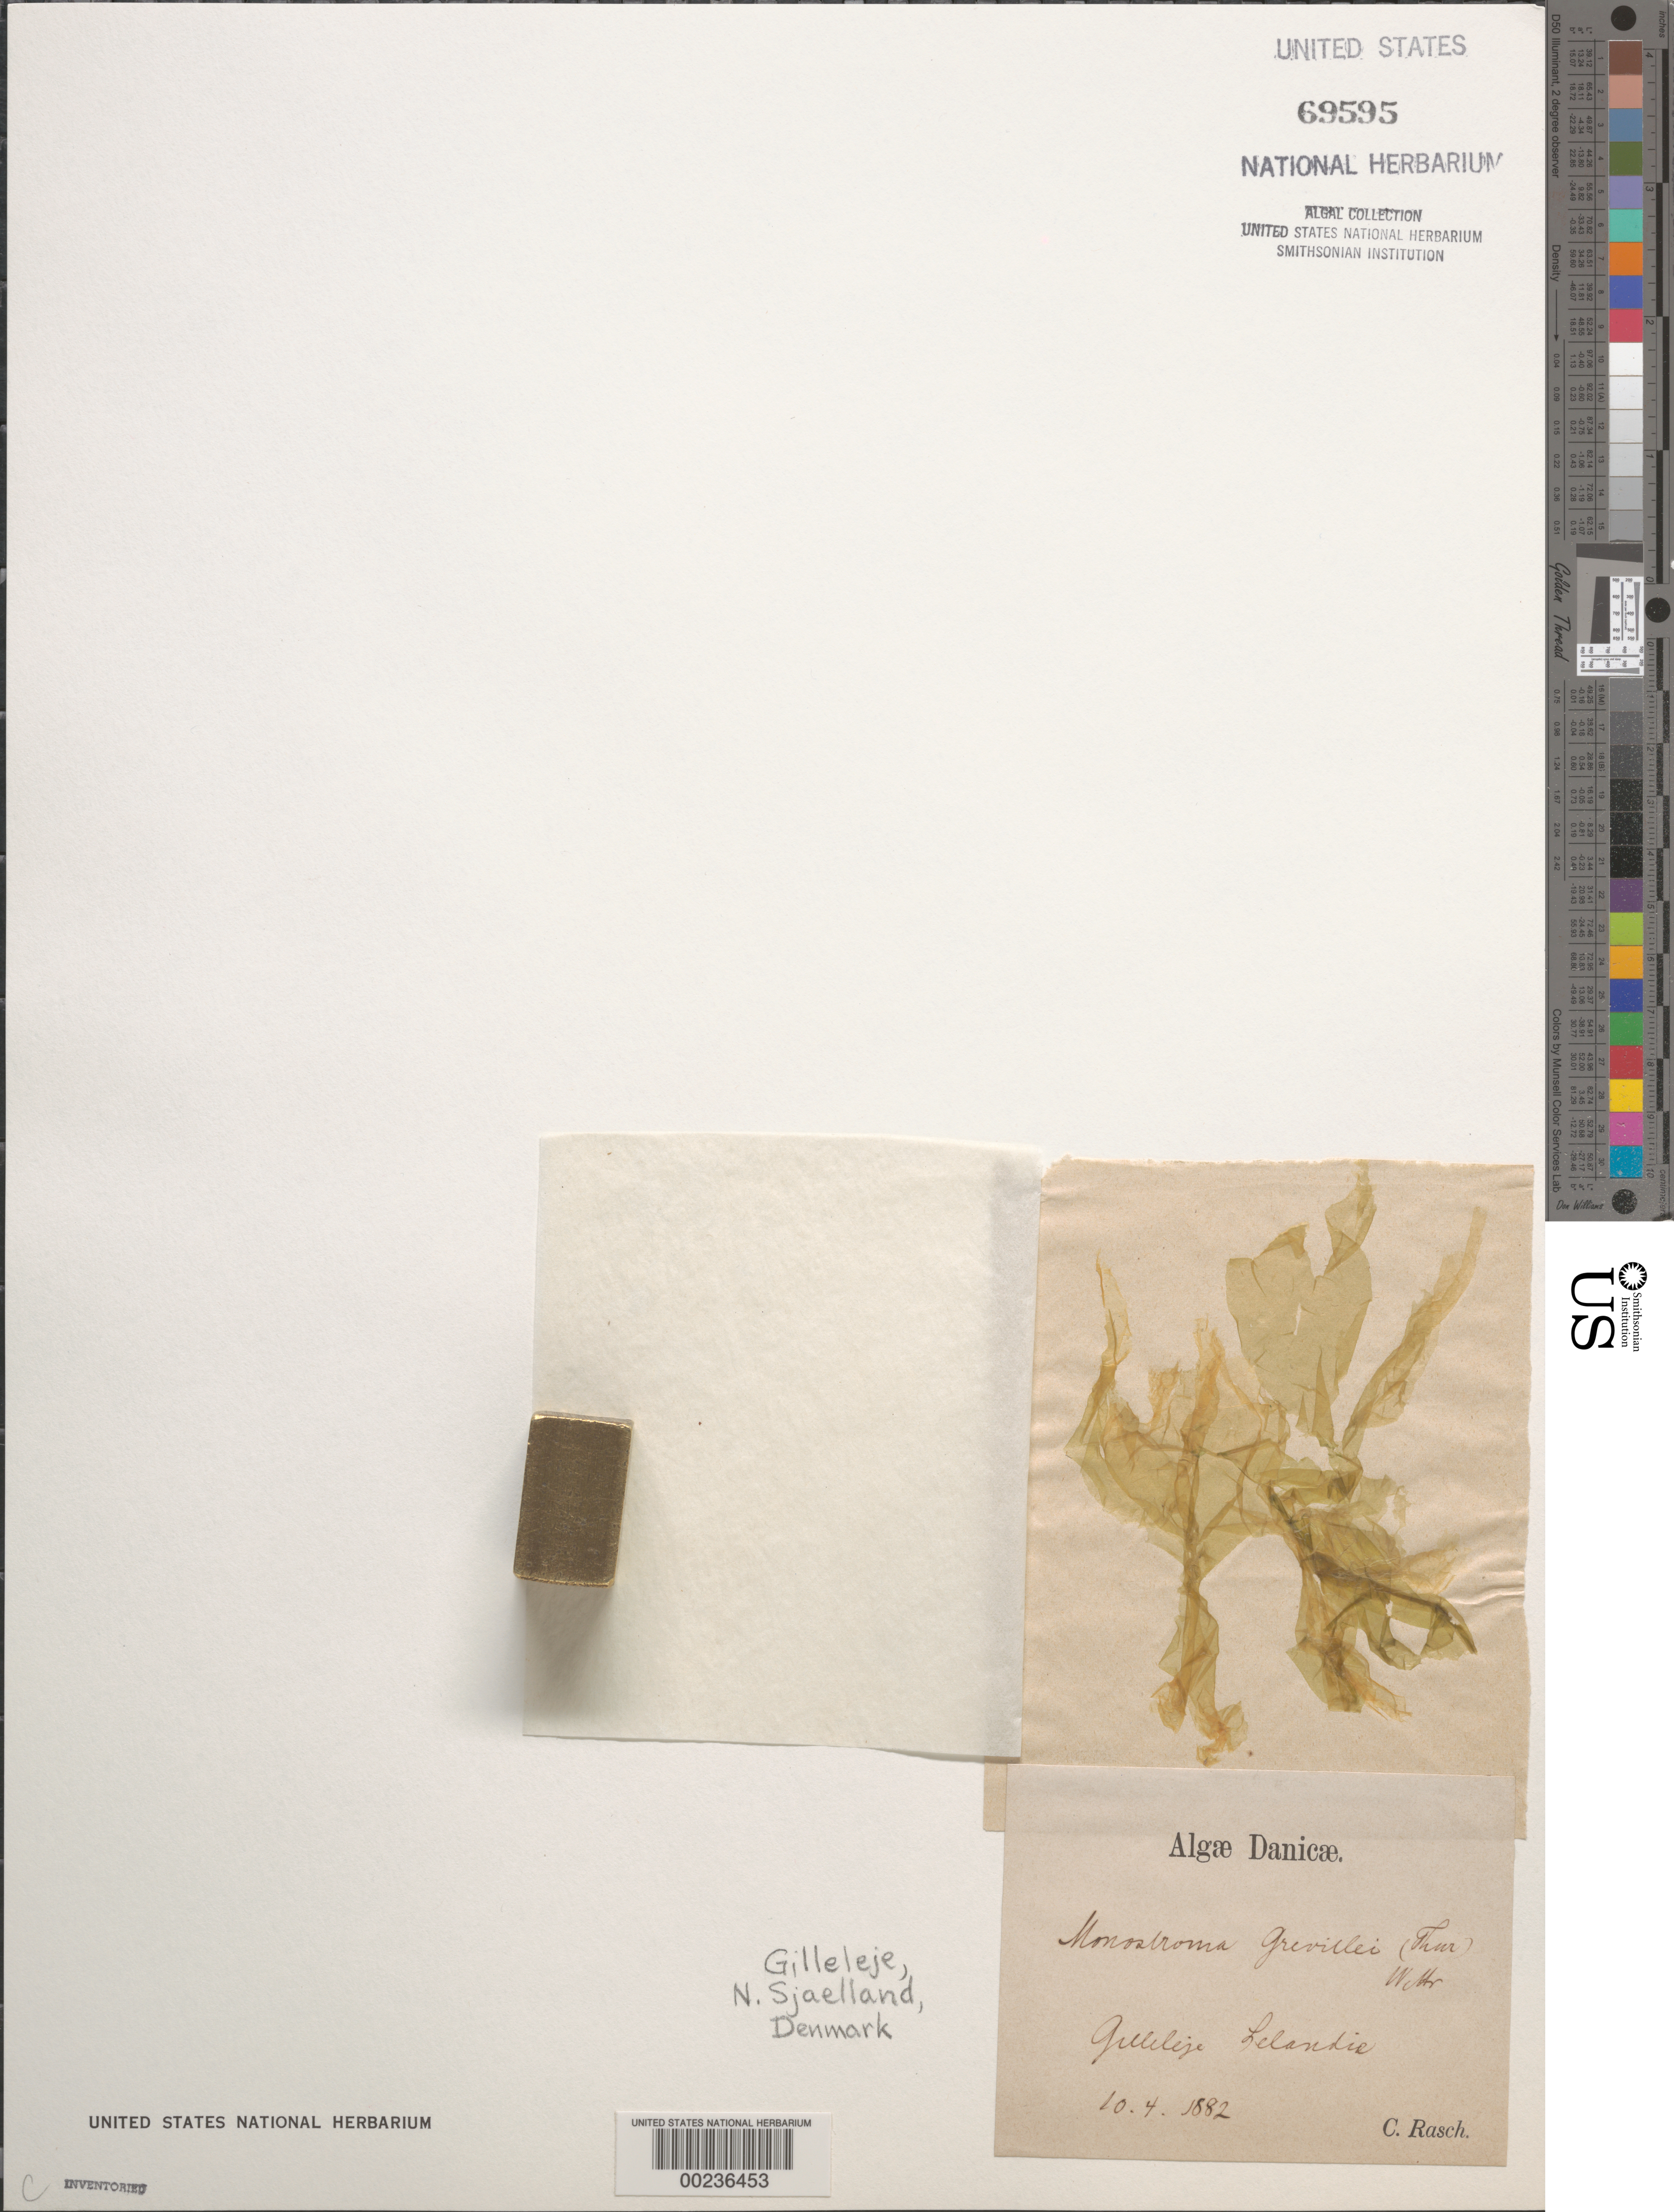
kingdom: Plantae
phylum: Chlorophyta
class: Ulvophyceae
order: Ulvales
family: Monostromataceae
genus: Monostroma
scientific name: Monostroma grevillei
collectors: C. Rasch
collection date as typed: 10 Apr 1882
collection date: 1882-04-10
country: Denmark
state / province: Hovedstaden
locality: Gilleleje, Sjaelland (Selandiae)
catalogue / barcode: US 69595